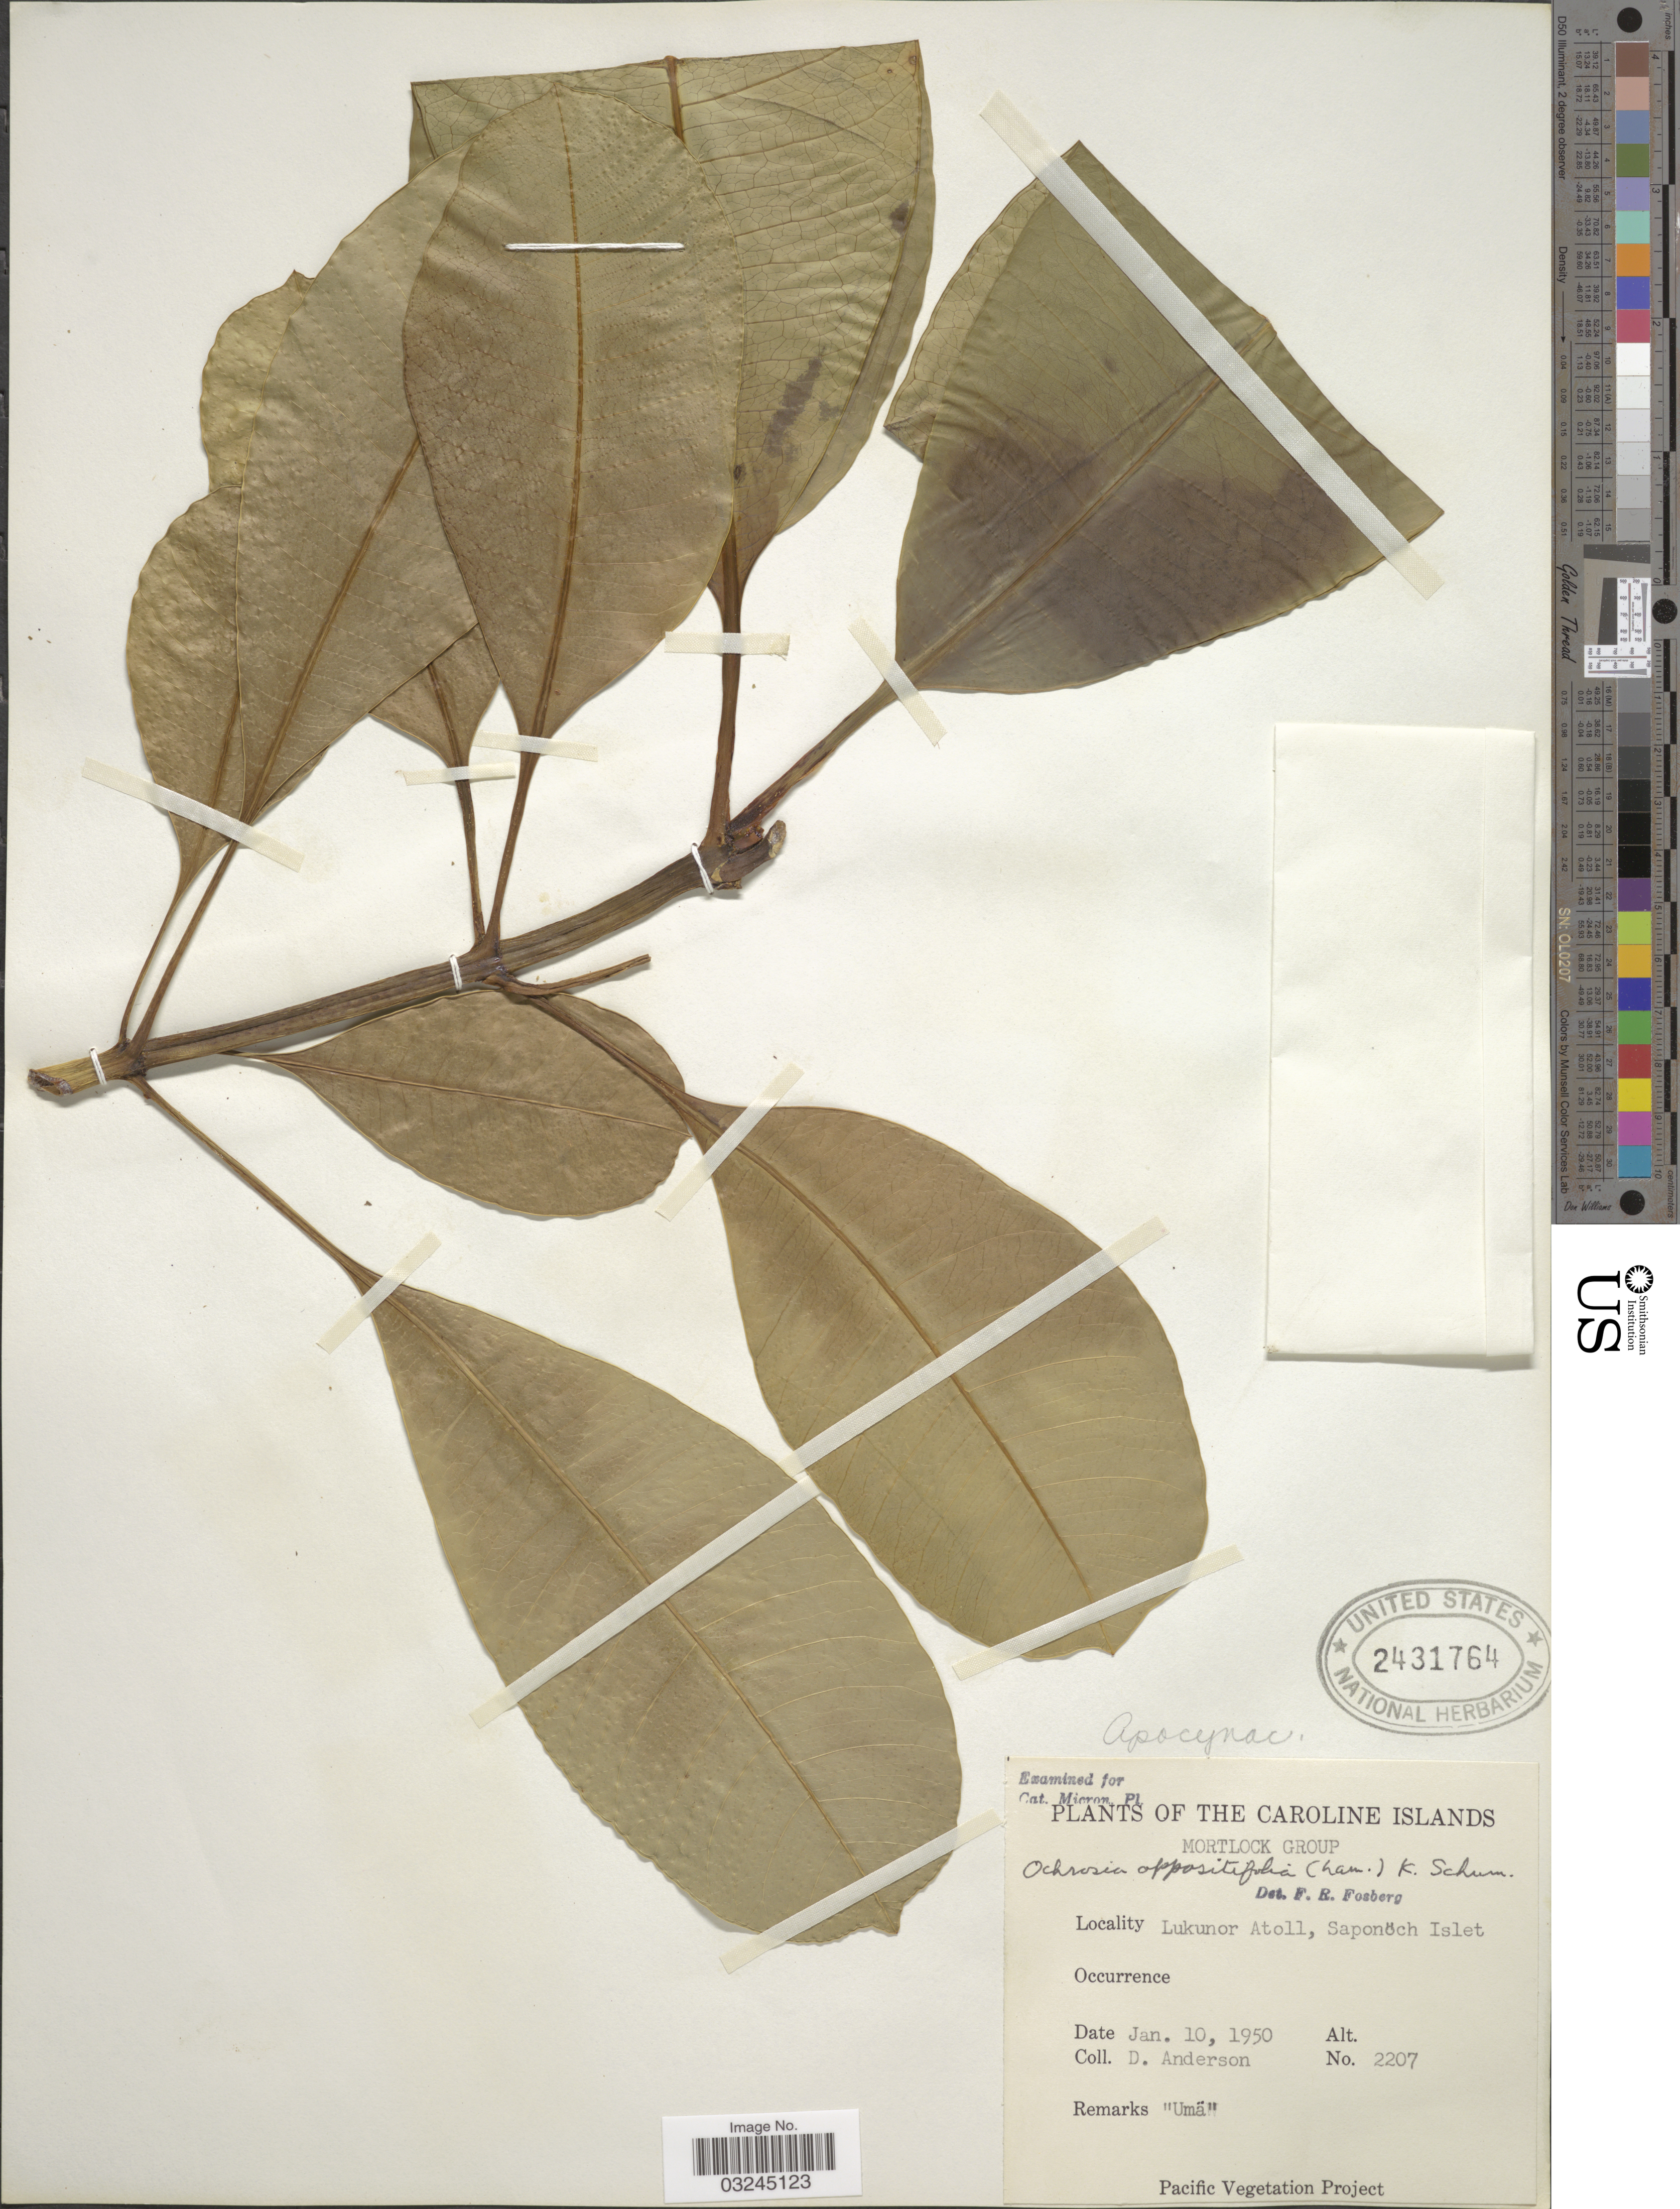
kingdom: Plantae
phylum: Tracheophyta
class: Magnoliopsida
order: Gentianales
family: Apocynaceae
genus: Ochrosia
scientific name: Ochrosia oppositifolia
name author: (Lam.) K. Schum.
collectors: D. Anderson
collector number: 2207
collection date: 1950-01-10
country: Micronesia, Federated States of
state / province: Truk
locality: The Caroline Islands. Mortlock Group. Lukunor Atoll, Saponöch Islet.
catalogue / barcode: US 2431764